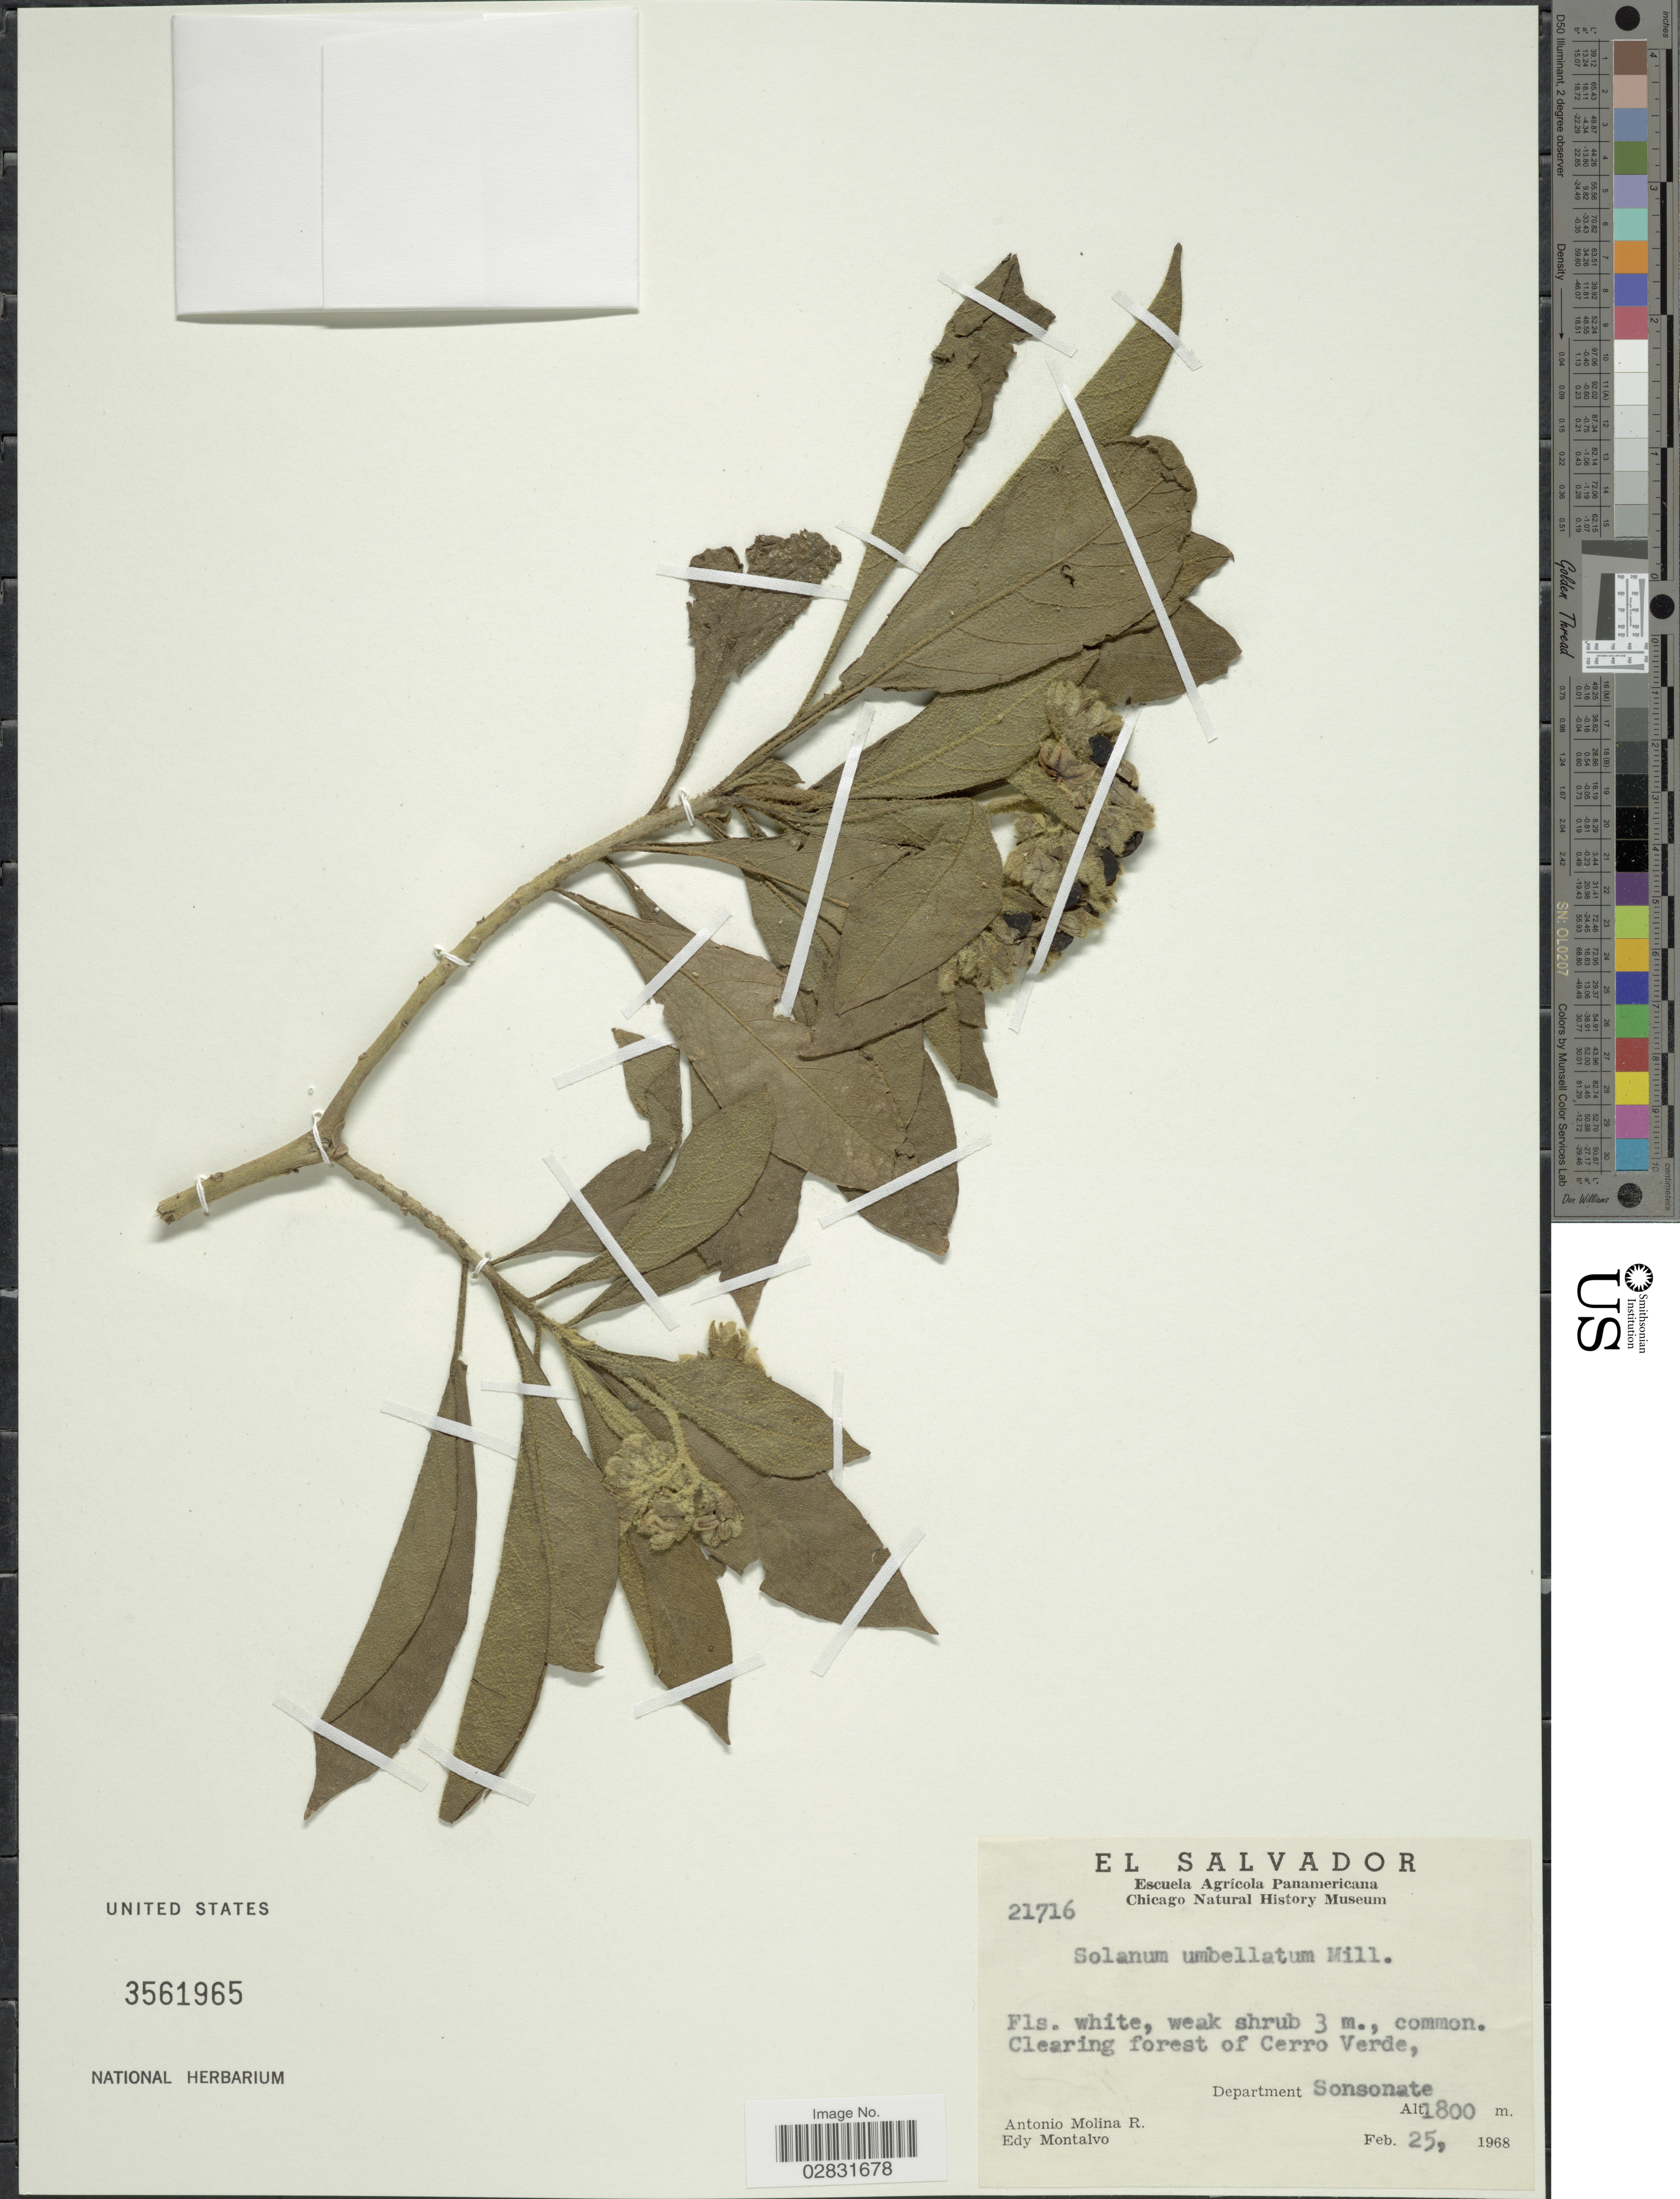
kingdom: Plantae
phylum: Tracheophyta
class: Magnoliopsida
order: Solanales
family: Solanaceae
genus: Solanum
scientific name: Solanum umbellatum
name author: Mill.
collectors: A. Molina R. & E. A. Montalvo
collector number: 21716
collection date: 1968-02-25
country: El Salvador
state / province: Sonsonate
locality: Clearing forest of Cerro Verde, Department Sonsonate.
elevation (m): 1800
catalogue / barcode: US 3561965